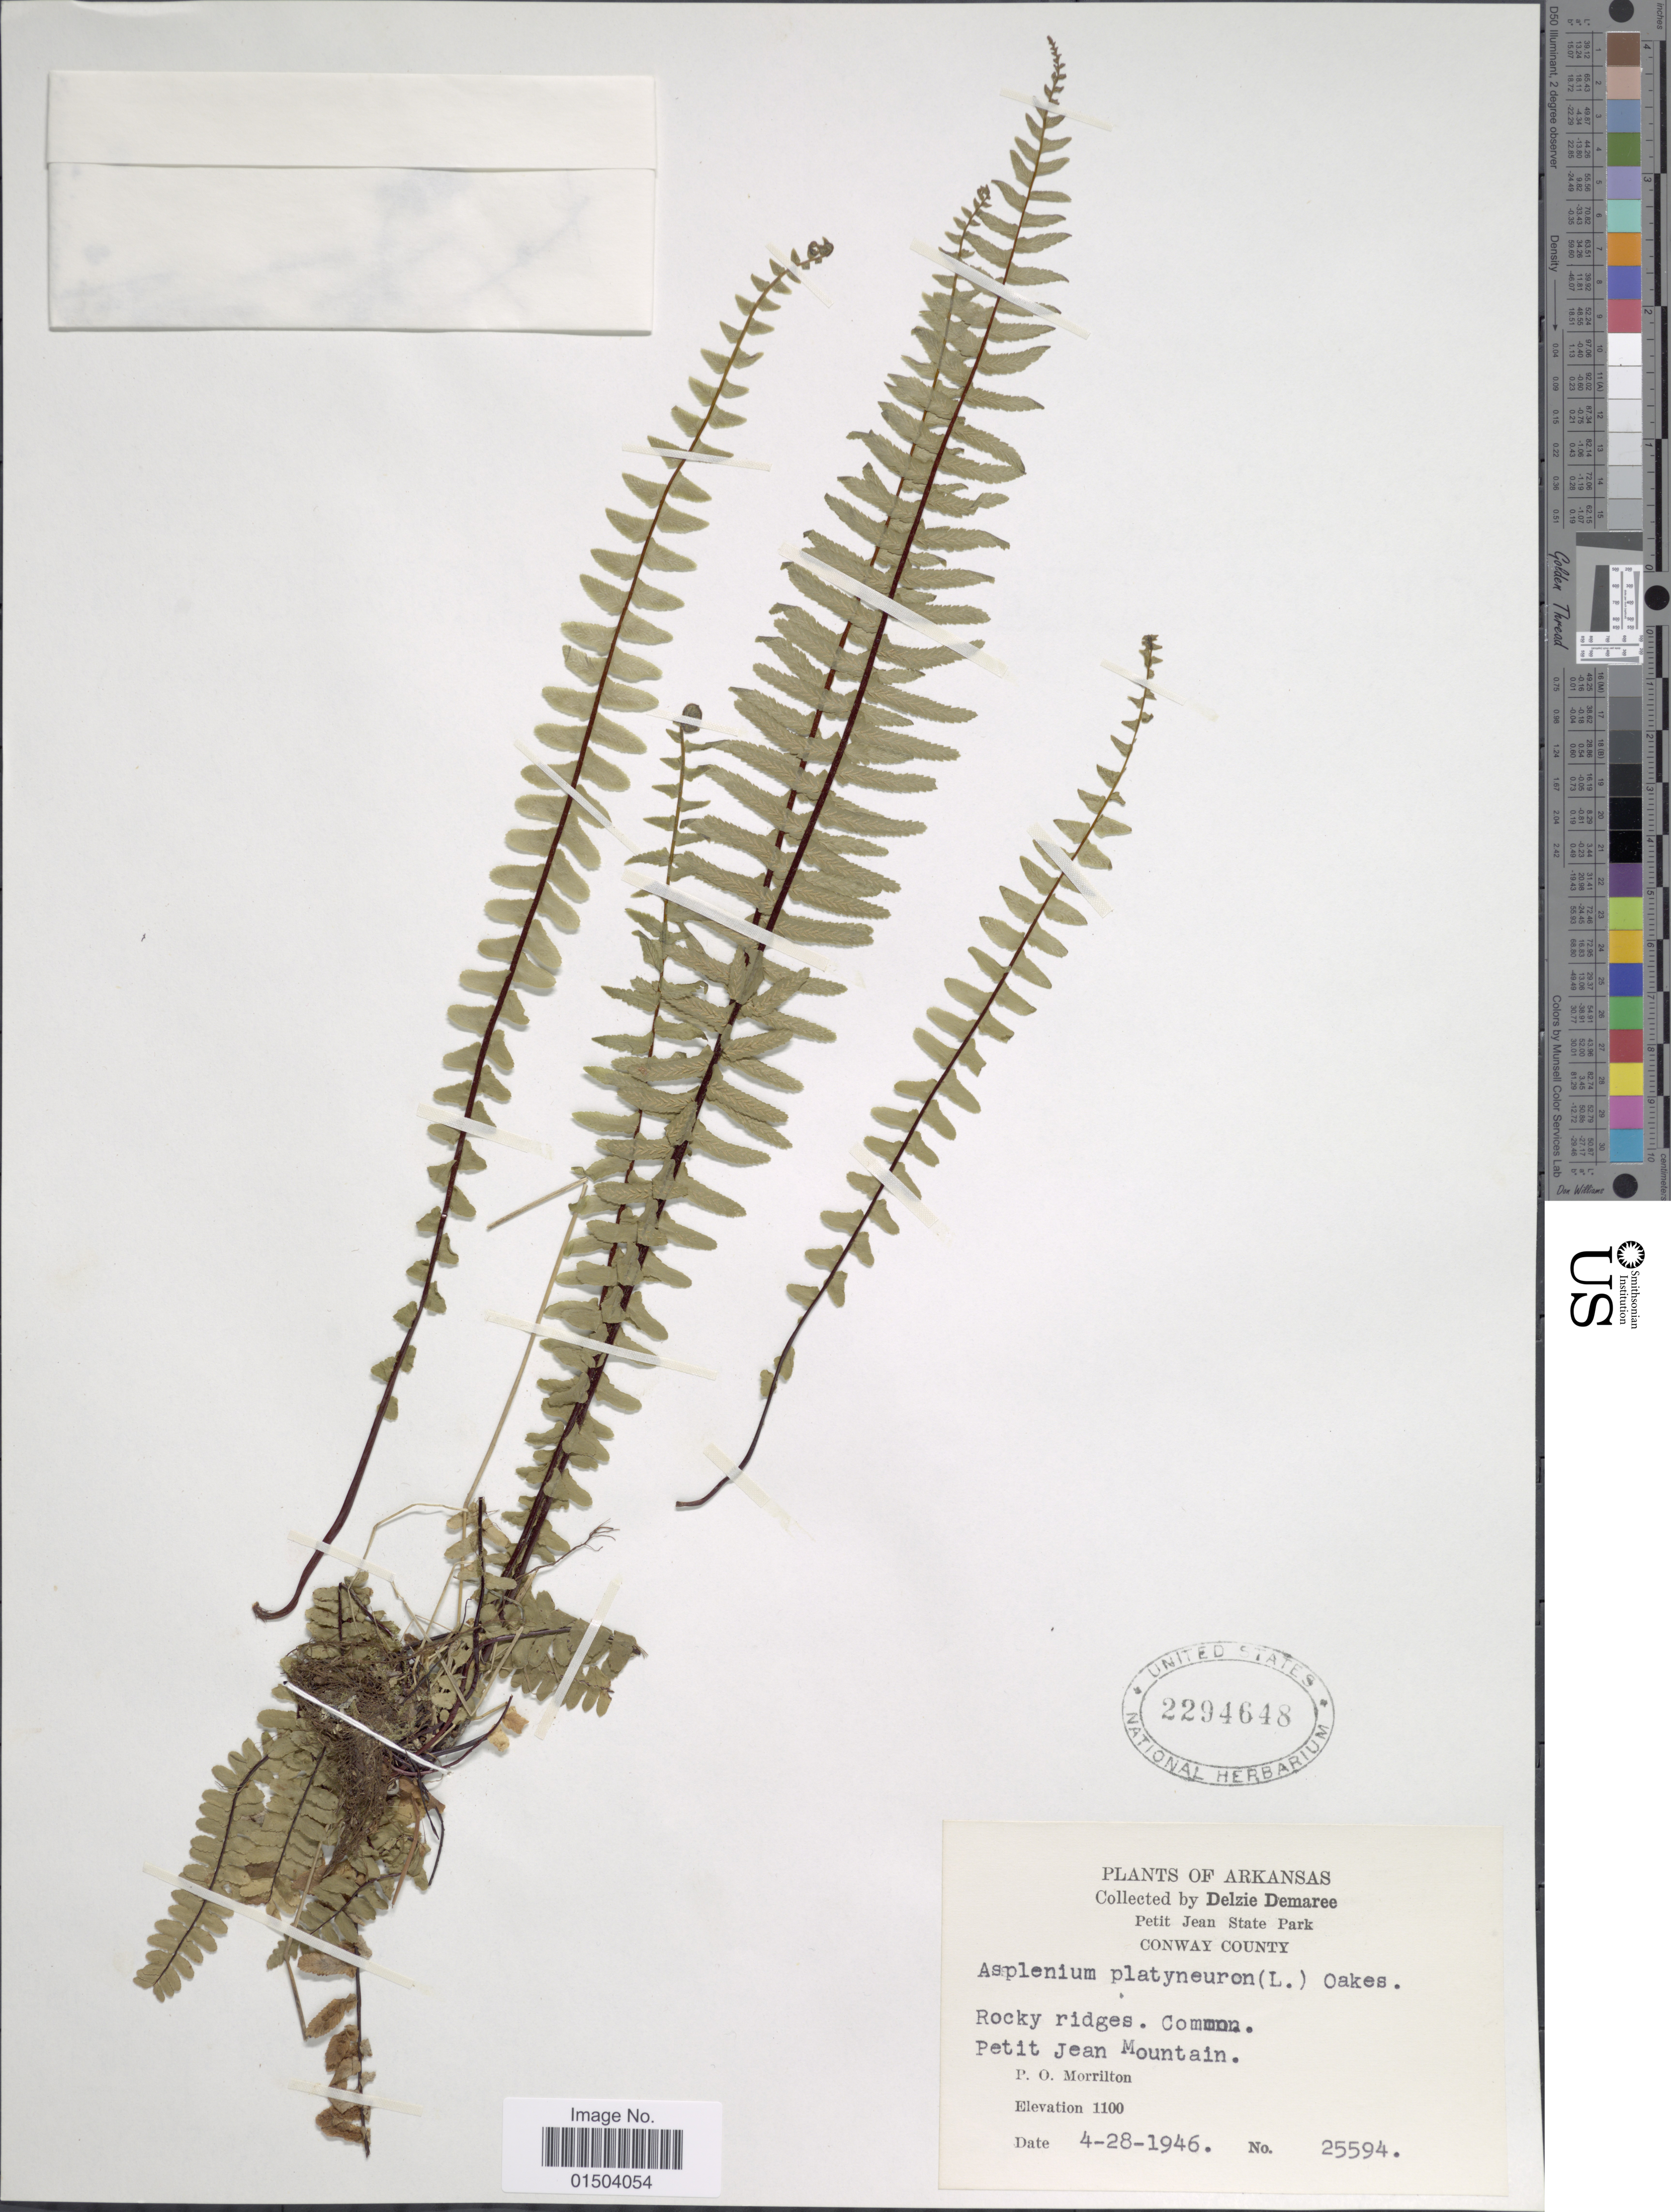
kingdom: Plantae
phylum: Tracheophyta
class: Polypodiopsida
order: Polypodiales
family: Aspleniaceae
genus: Asplenium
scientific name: Asplenium platyneuron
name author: (L.) Britton, Stearns & Poggenb.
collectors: D. Demaree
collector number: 25594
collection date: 1946-04-28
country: United States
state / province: Arkansas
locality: Petit Jean State Park. Conway County. Rocky ridges. Petit Jean Mountain. P.O. Morrilton.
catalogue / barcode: US 2294648